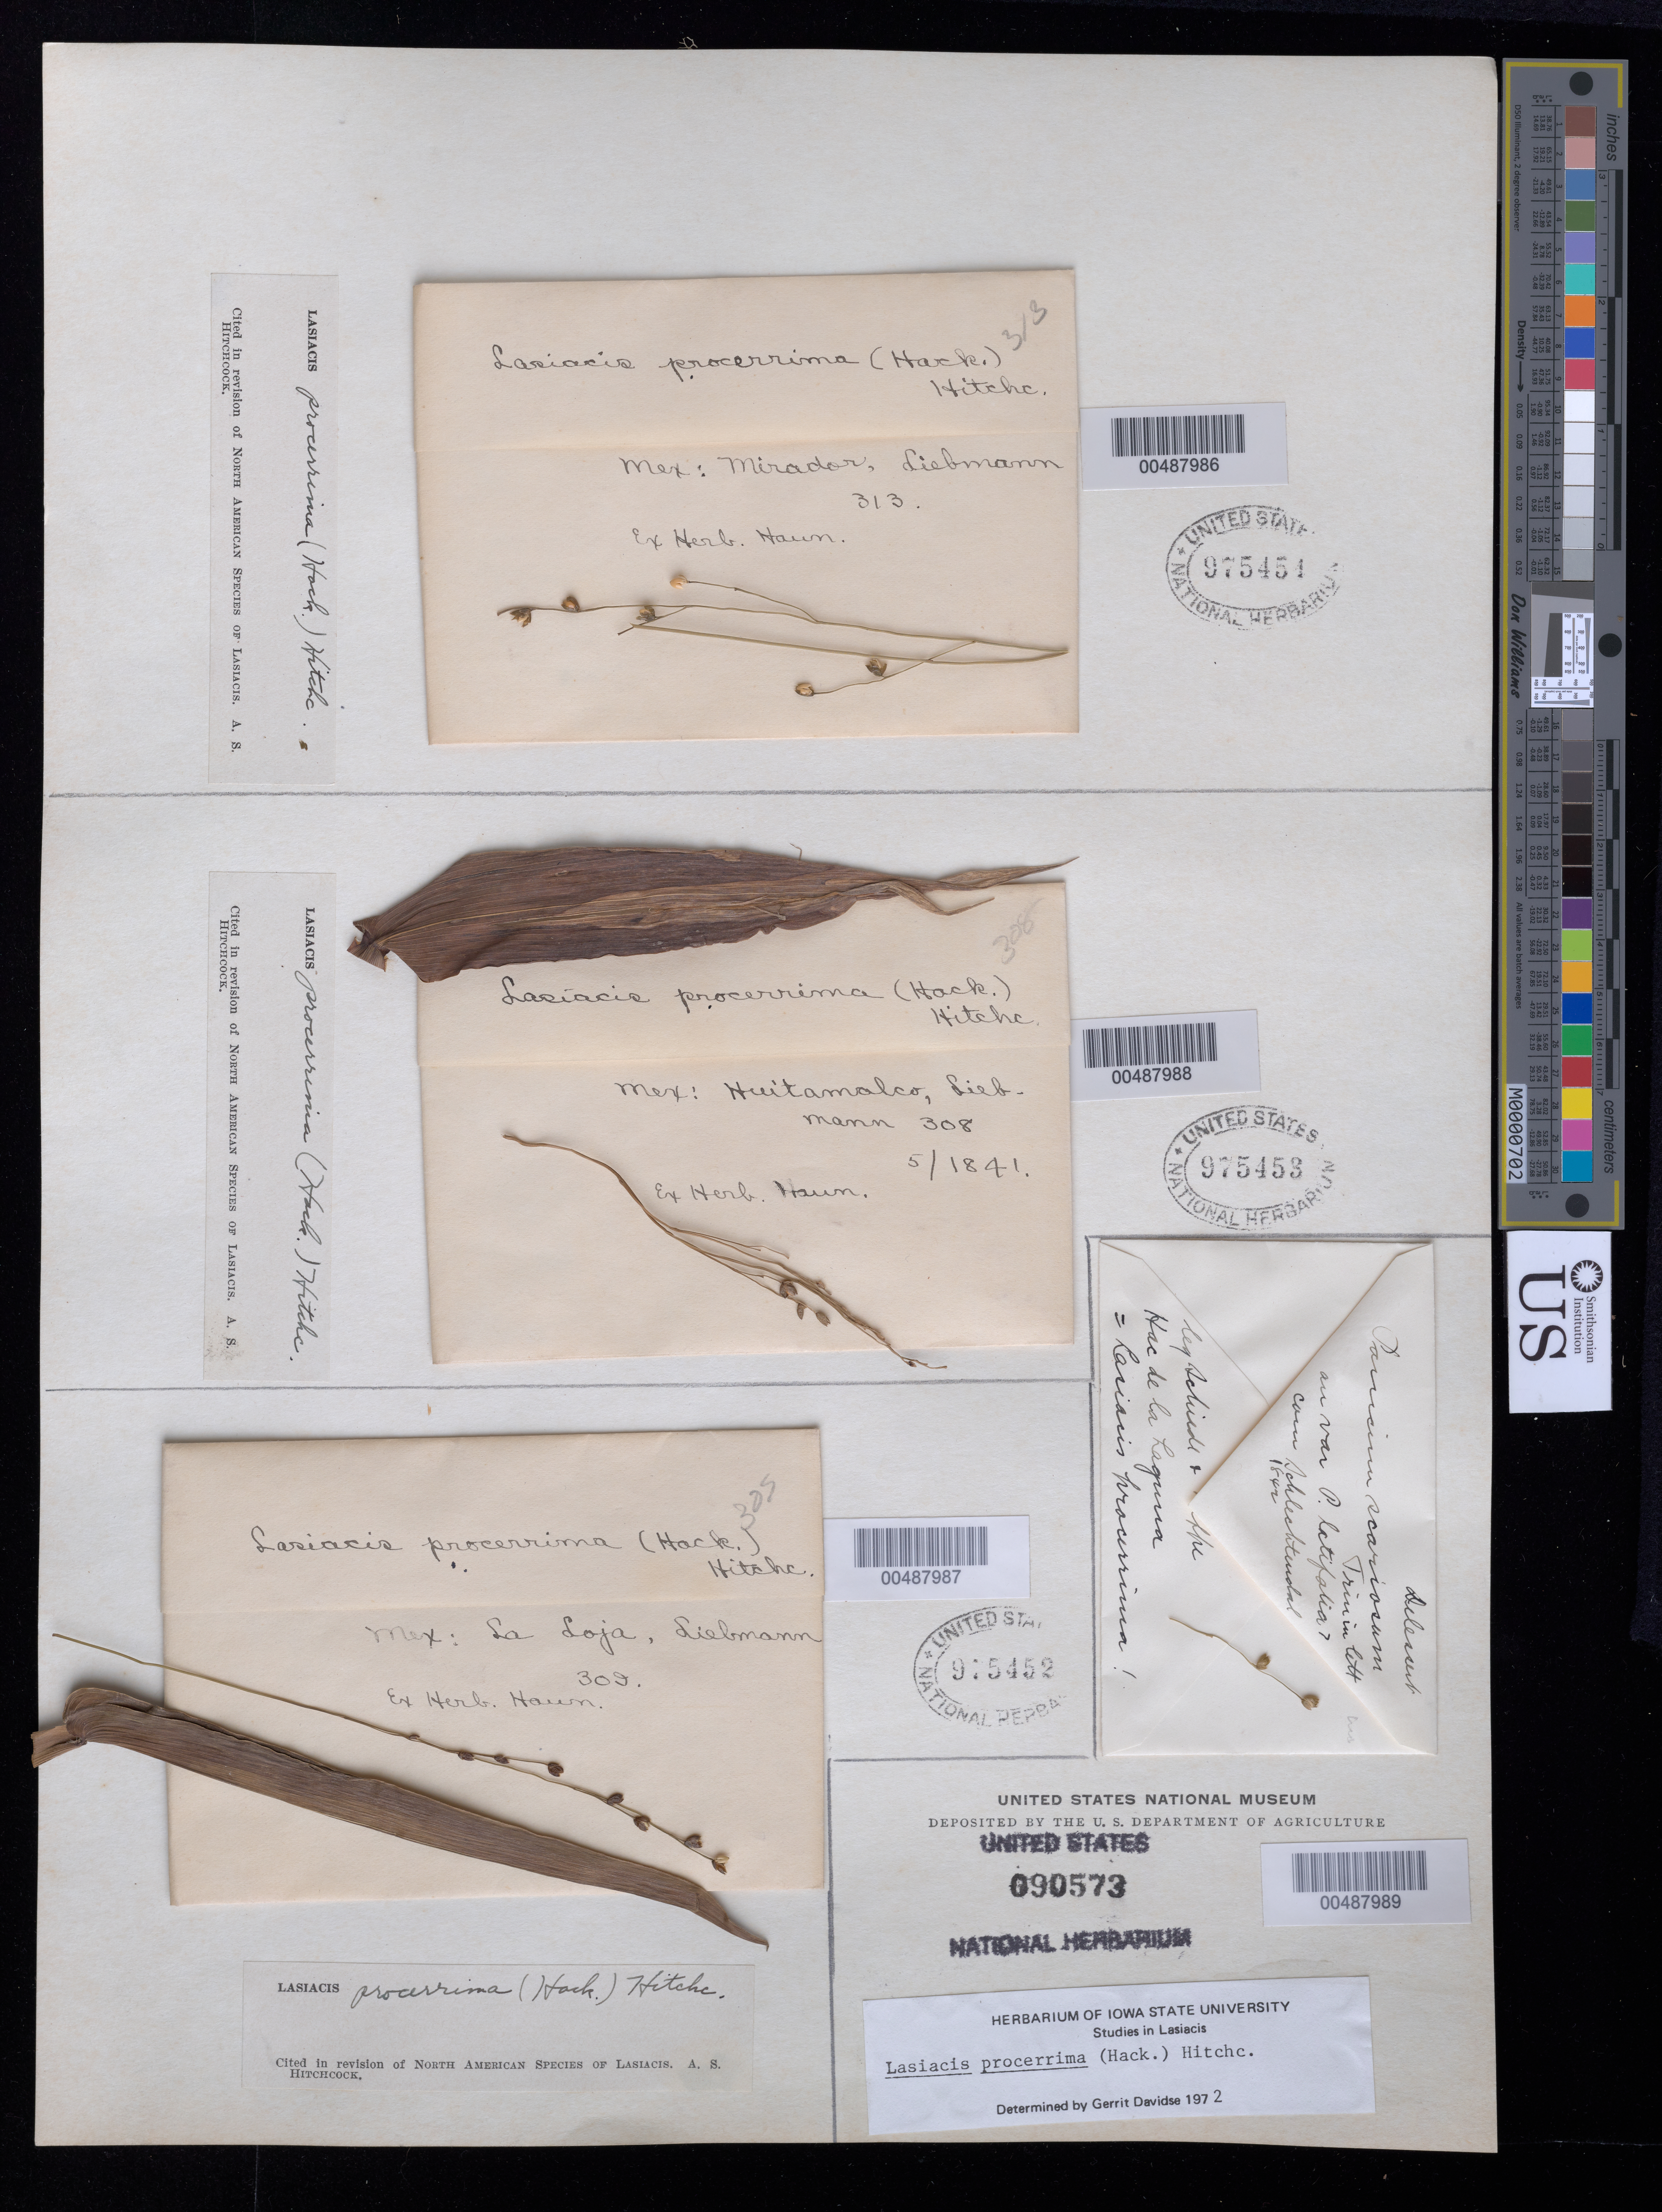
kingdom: Plantae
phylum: Tracheophyta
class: Liliopsida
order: Poales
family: Poaceae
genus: Lasiacis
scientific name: Lasiacis procerrima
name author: (Hack.) Hitchc.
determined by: Davidse, Gerrit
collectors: F. M. Liebmann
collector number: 308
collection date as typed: May 1841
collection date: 1841-05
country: Mexico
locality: Huitamalco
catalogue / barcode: US 975453